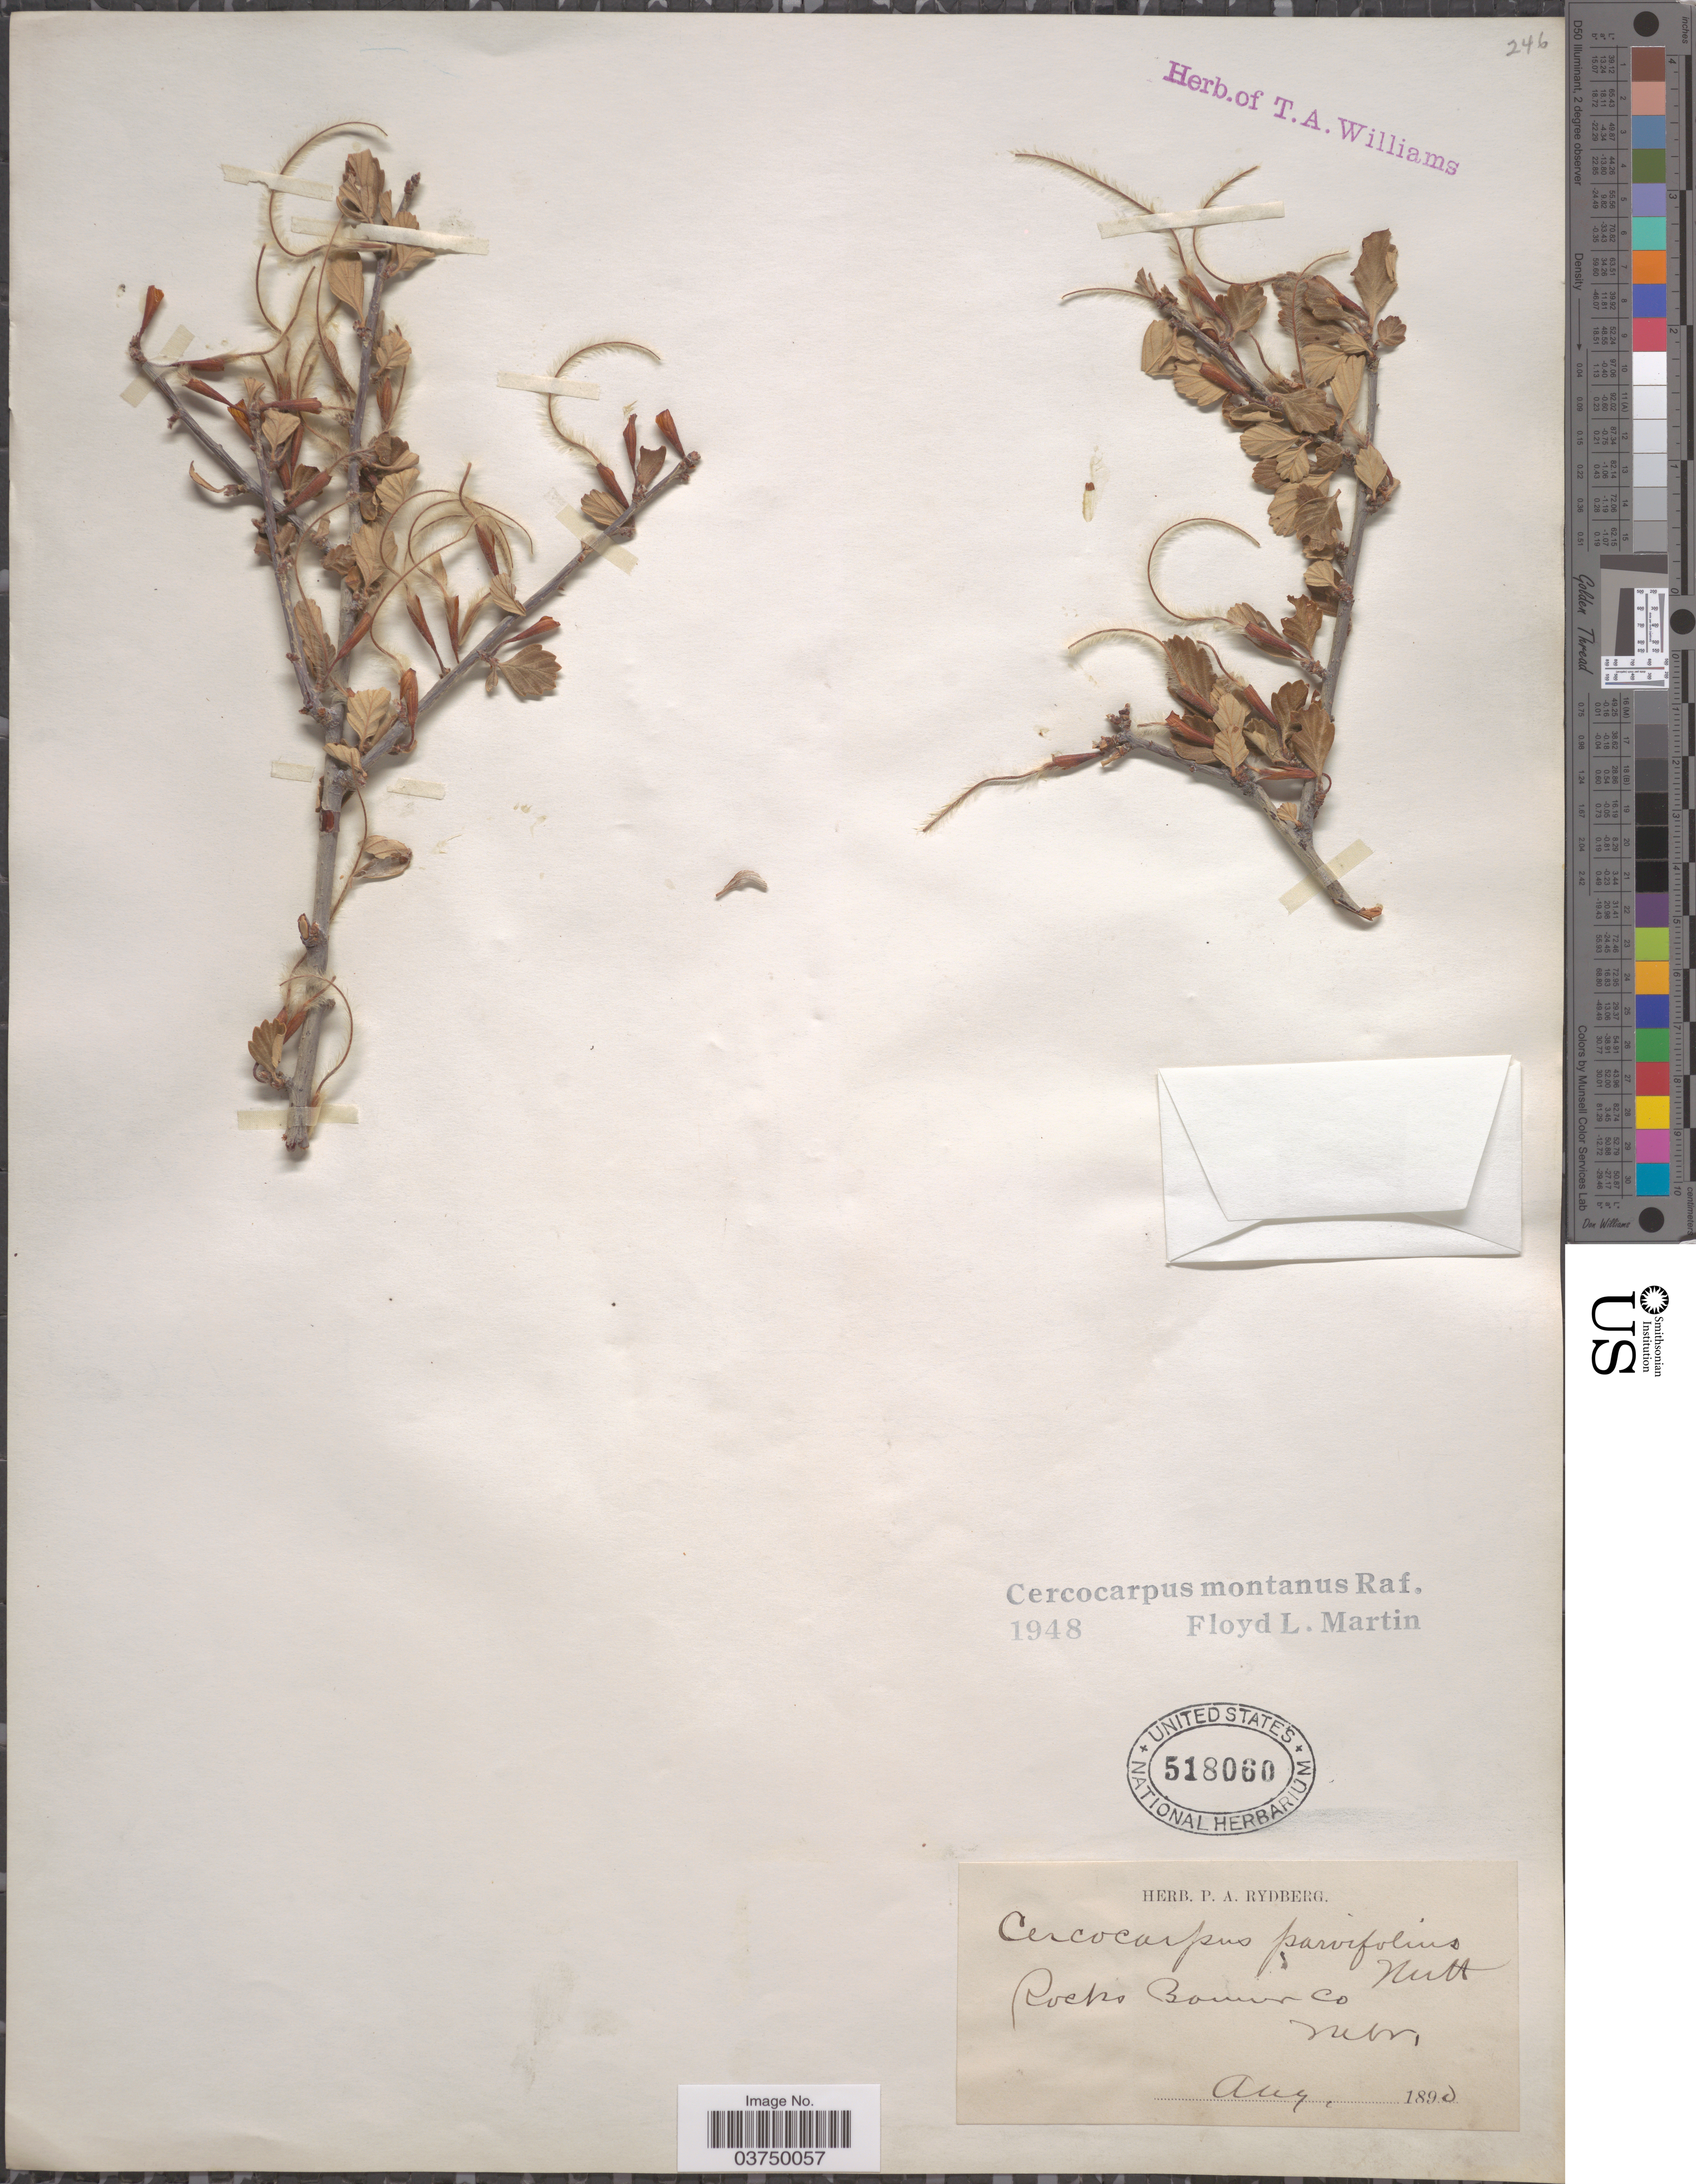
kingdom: Plantae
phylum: Tracheophyta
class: Magnoliopsida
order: Rosales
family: Rosaceae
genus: Cercocarpus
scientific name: Cercocarpus montanus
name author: Raf.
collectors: ex herb. P. A. Rydberg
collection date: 1890-08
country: United States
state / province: Nebraska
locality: Rocks Banner Co.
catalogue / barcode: US 518060